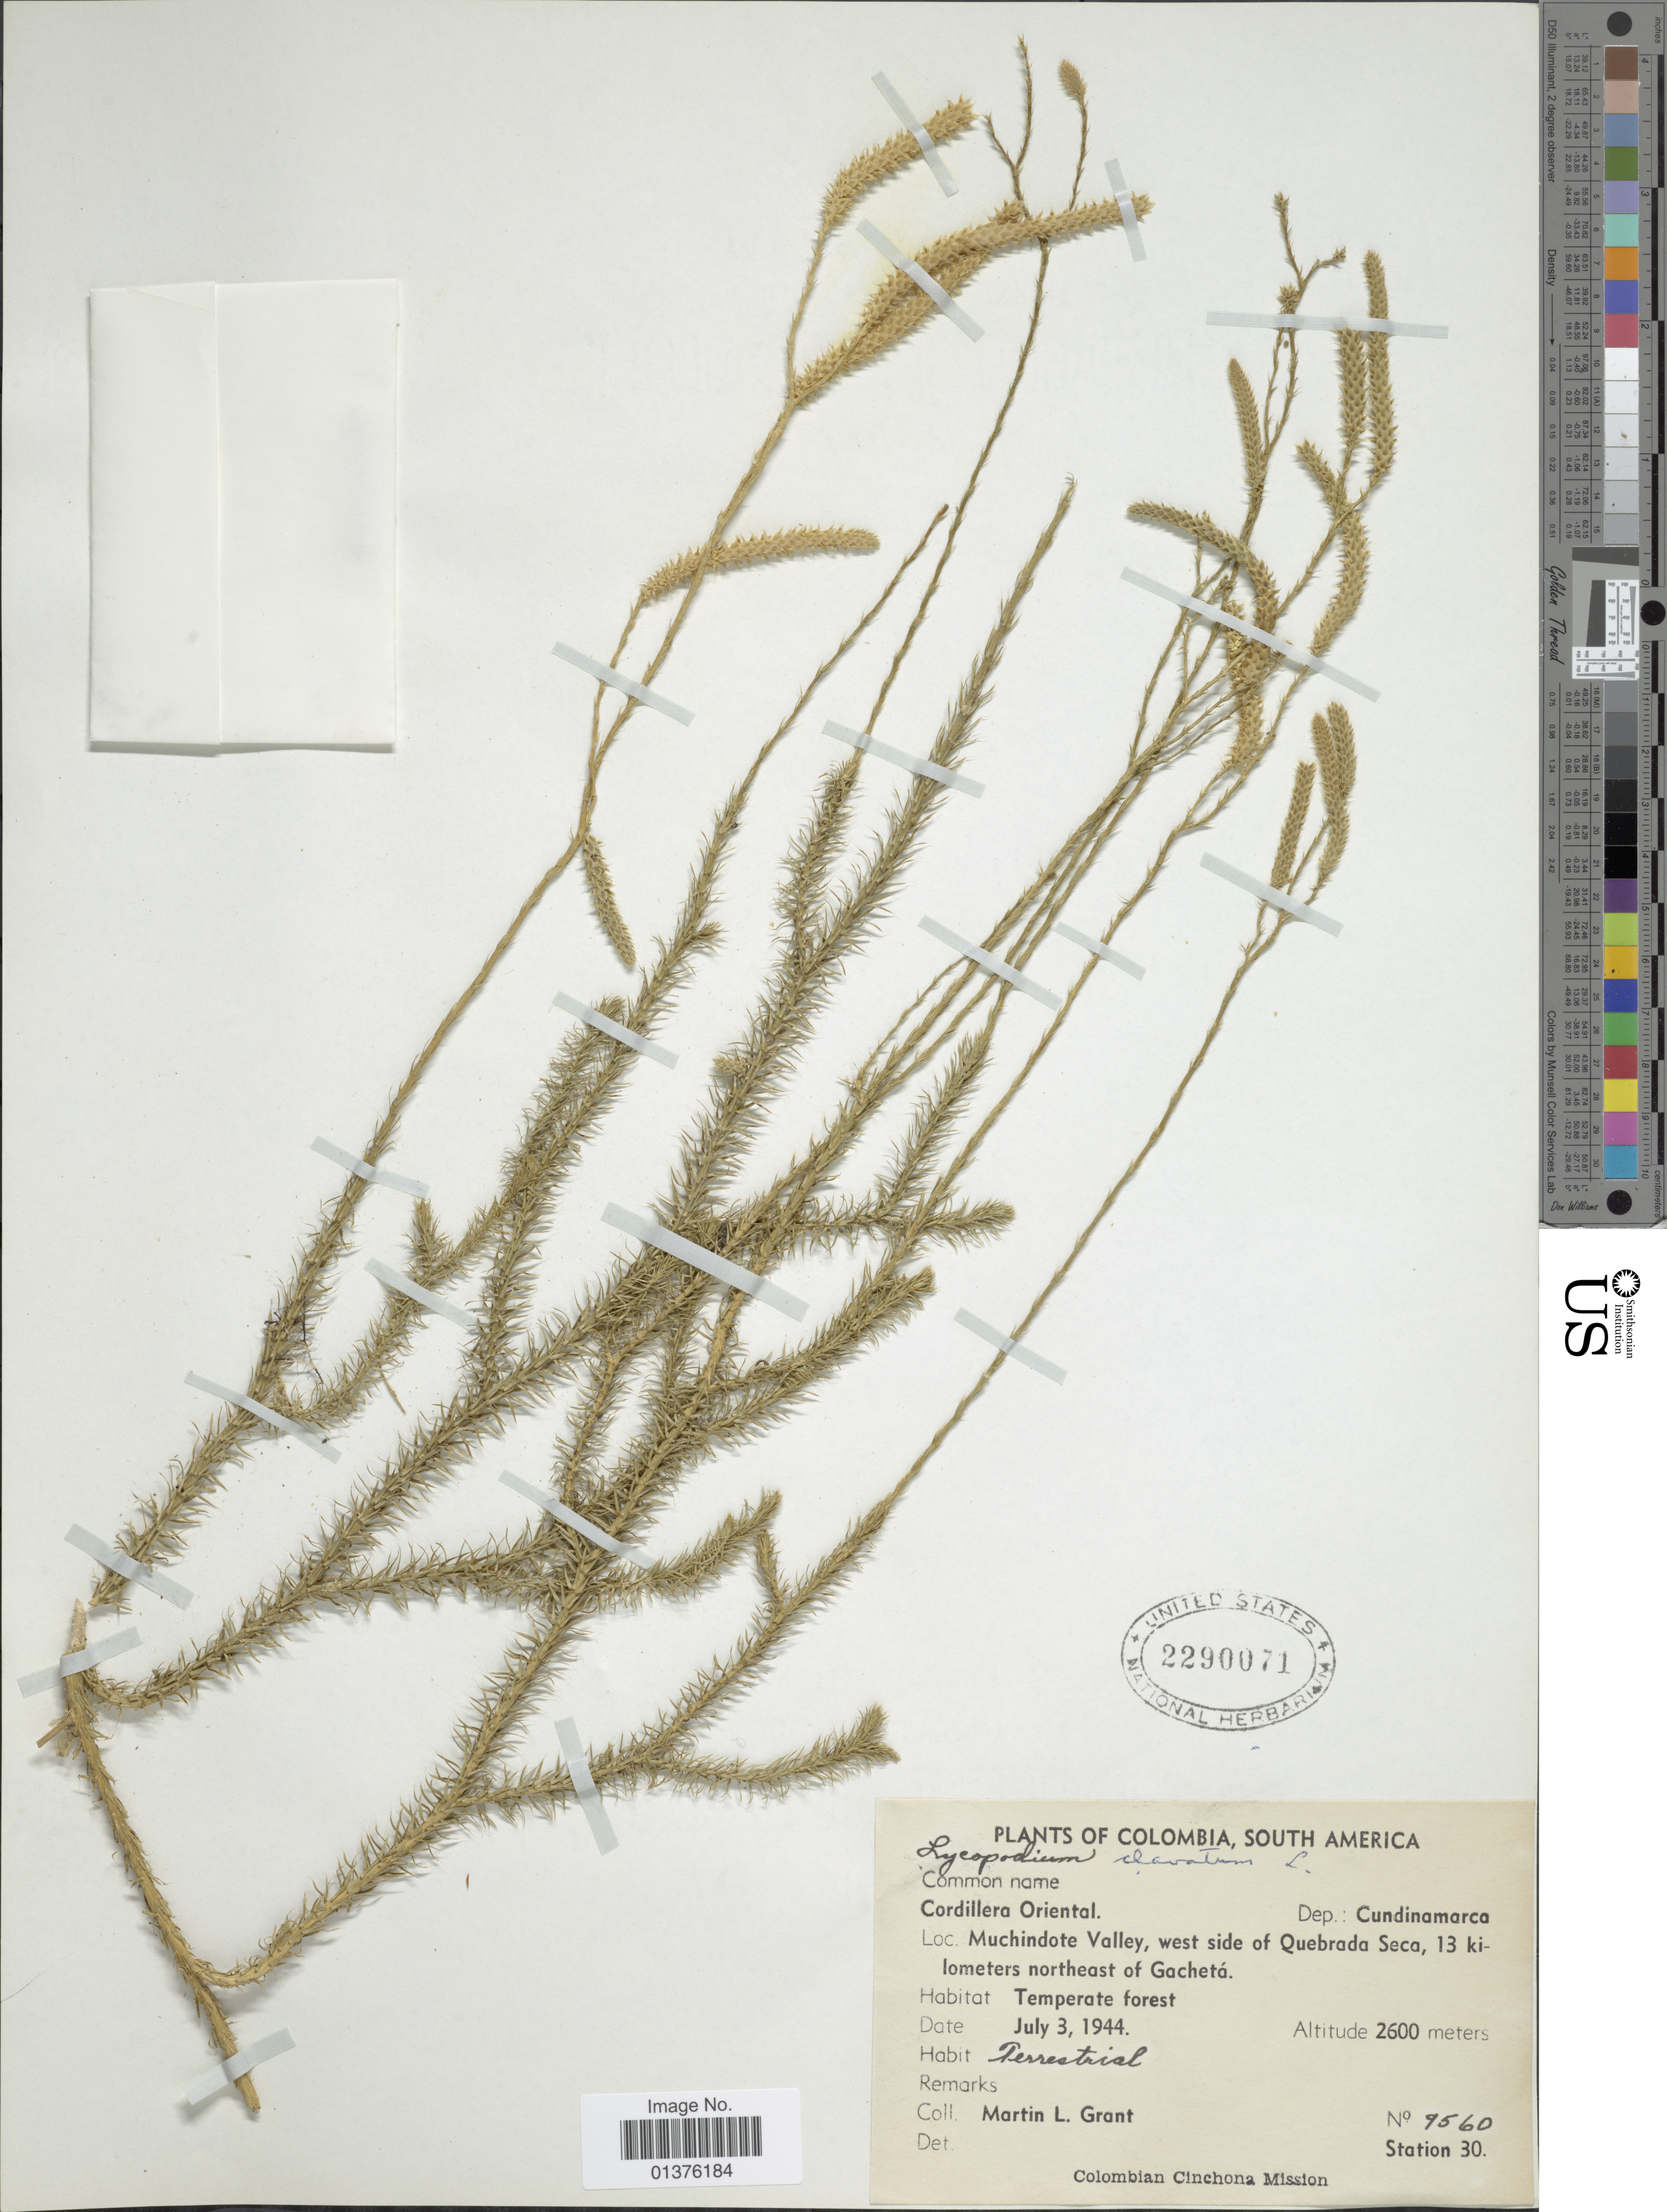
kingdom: Plantae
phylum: Tracheophyta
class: Lycopodiopsida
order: Lycopodiales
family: Lycopodiaceae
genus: Lycopodium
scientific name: Lycopodium clavatum subsp. clavatum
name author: L.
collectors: M. L. Grant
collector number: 9560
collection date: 1944-07-03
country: Colombia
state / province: Cundinamarca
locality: Cordillera Oriental, Muchindote Valley, west side of Quebrada Seca, 13km northeast of Gachetá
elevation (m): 2600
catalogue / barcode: US 2290071